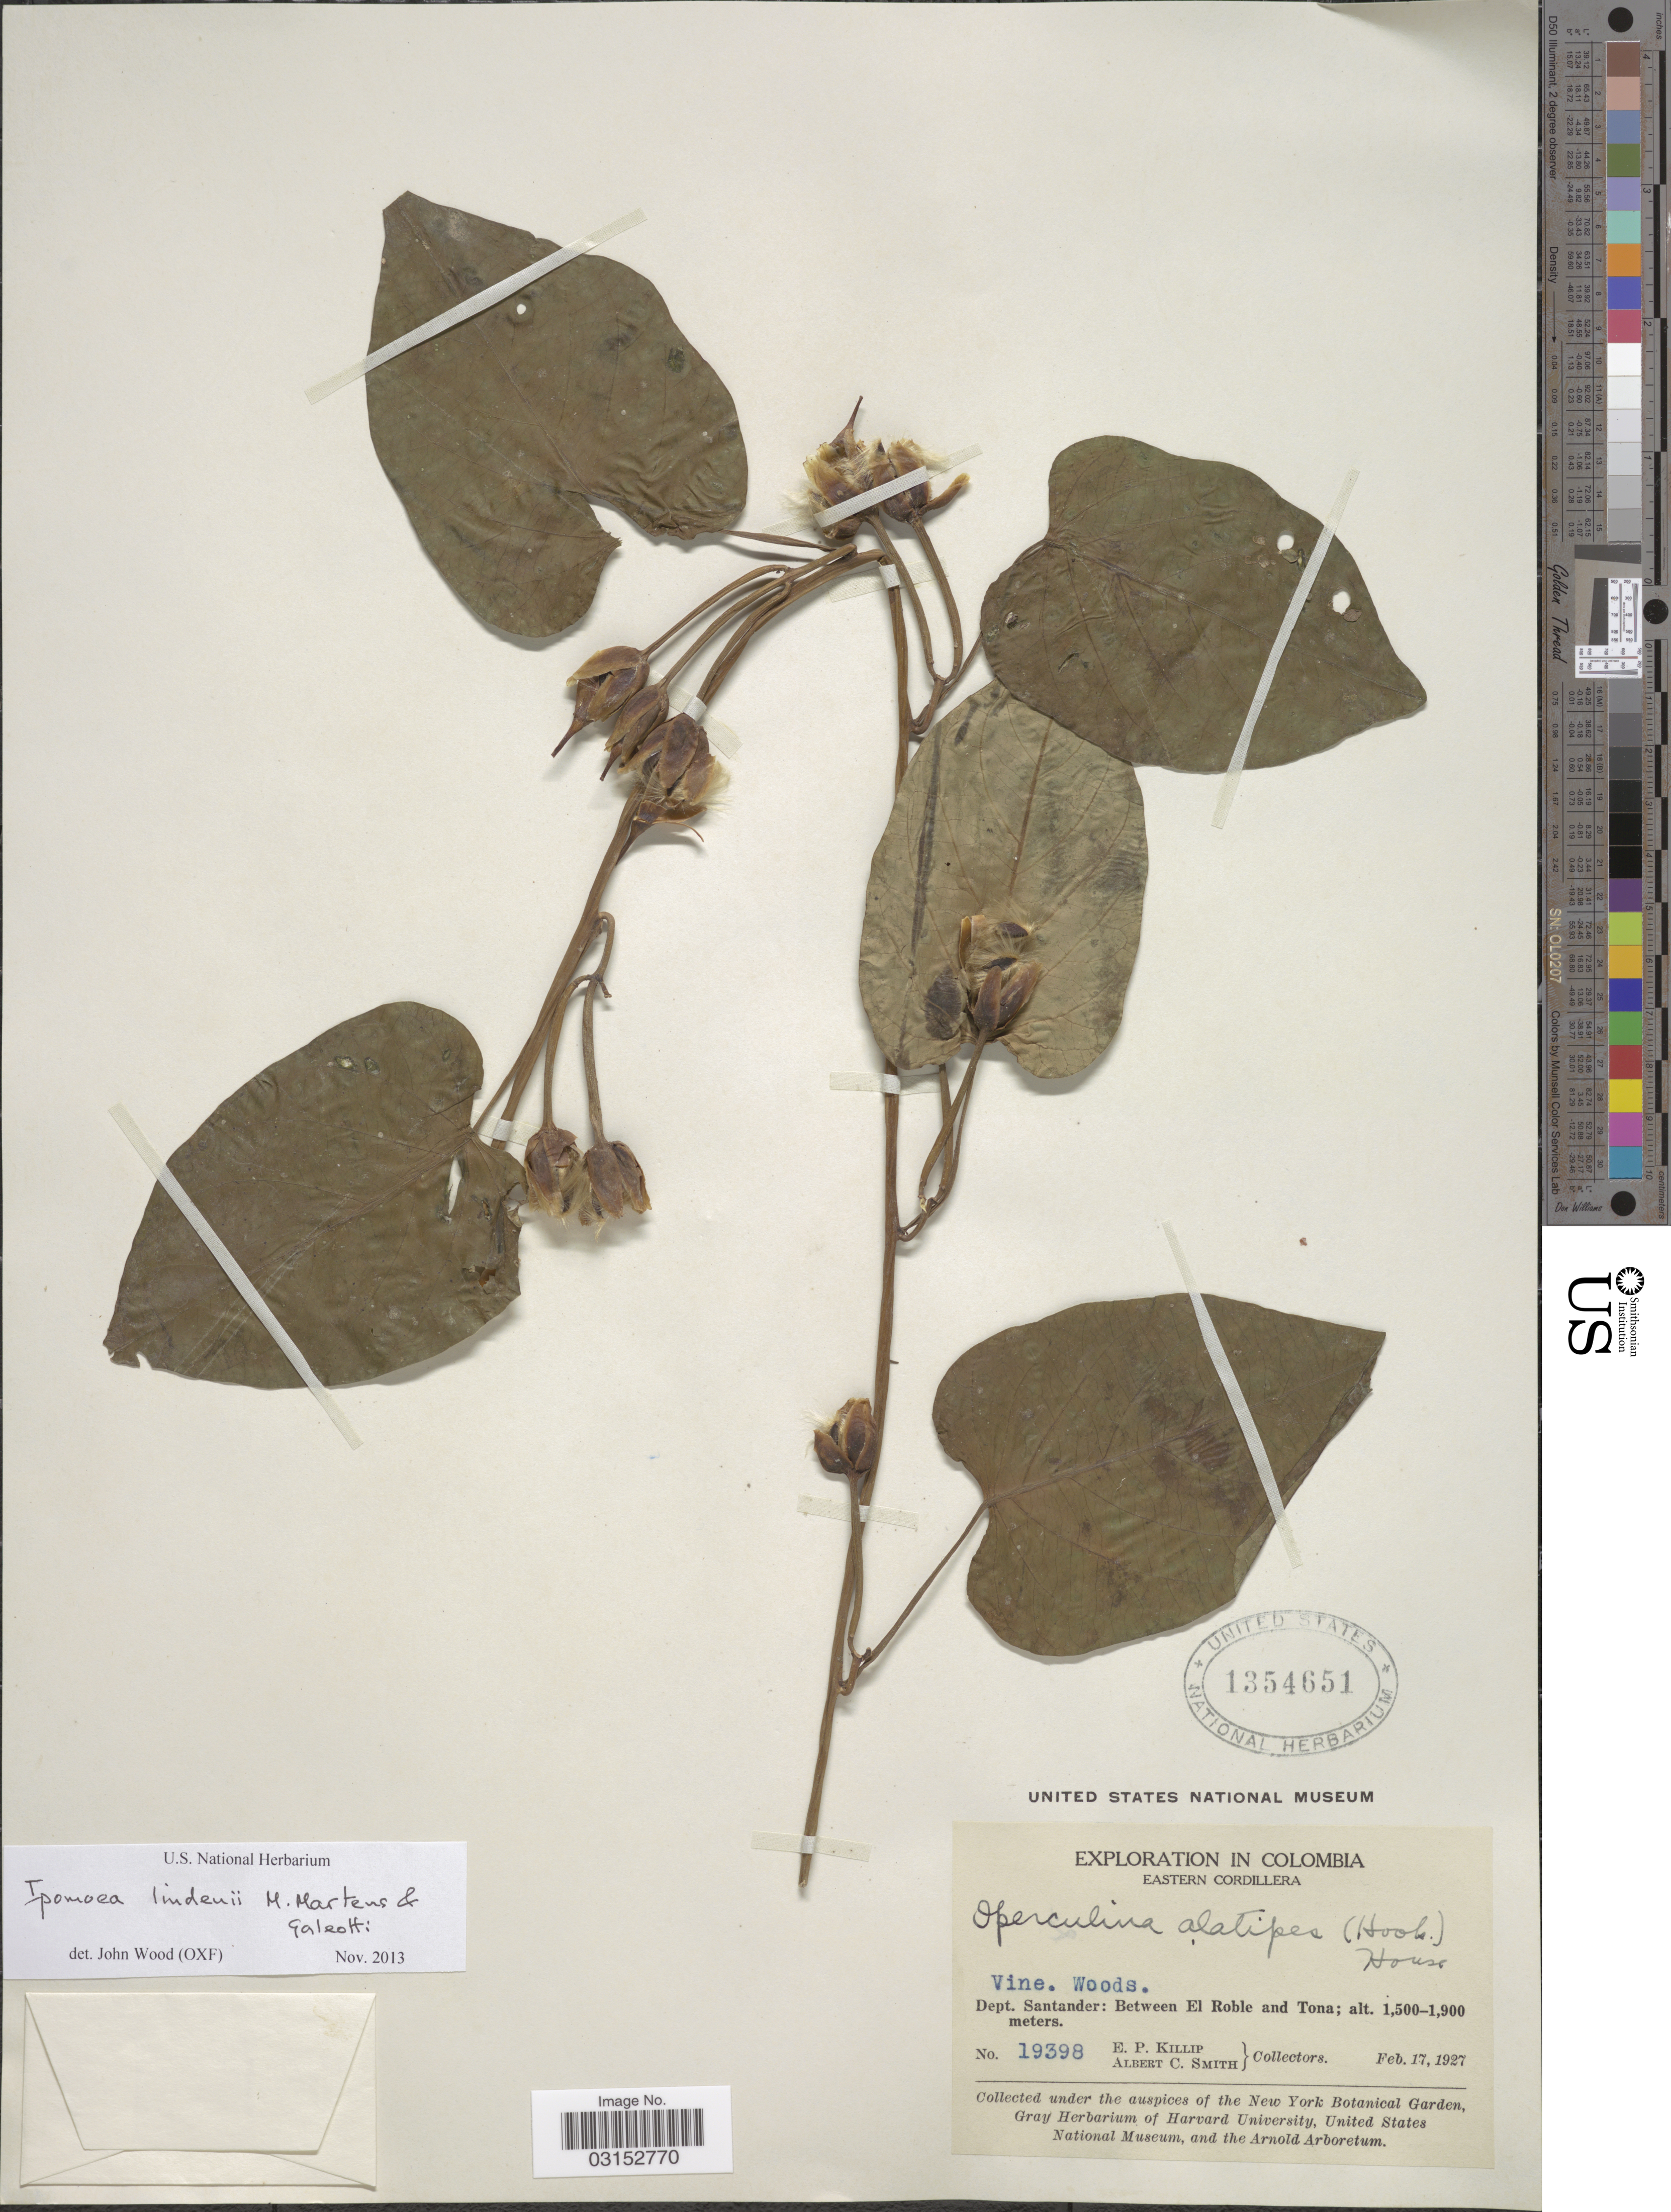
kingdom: Plantae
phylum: Tracheophyta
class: Magnoliopsida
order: Solanales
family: Convolvulaceae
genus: Ipomoea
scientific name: Ipomoea lindenii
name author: Galeotti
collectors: E. P. Killip & A. C. Smith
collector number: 19398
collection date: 1927-02-17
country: Colombia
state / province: Santander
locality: Eastern Cordillera. Dept. Santander: Between El Roble and Tona.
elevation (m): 1500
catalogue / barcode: US 1354651